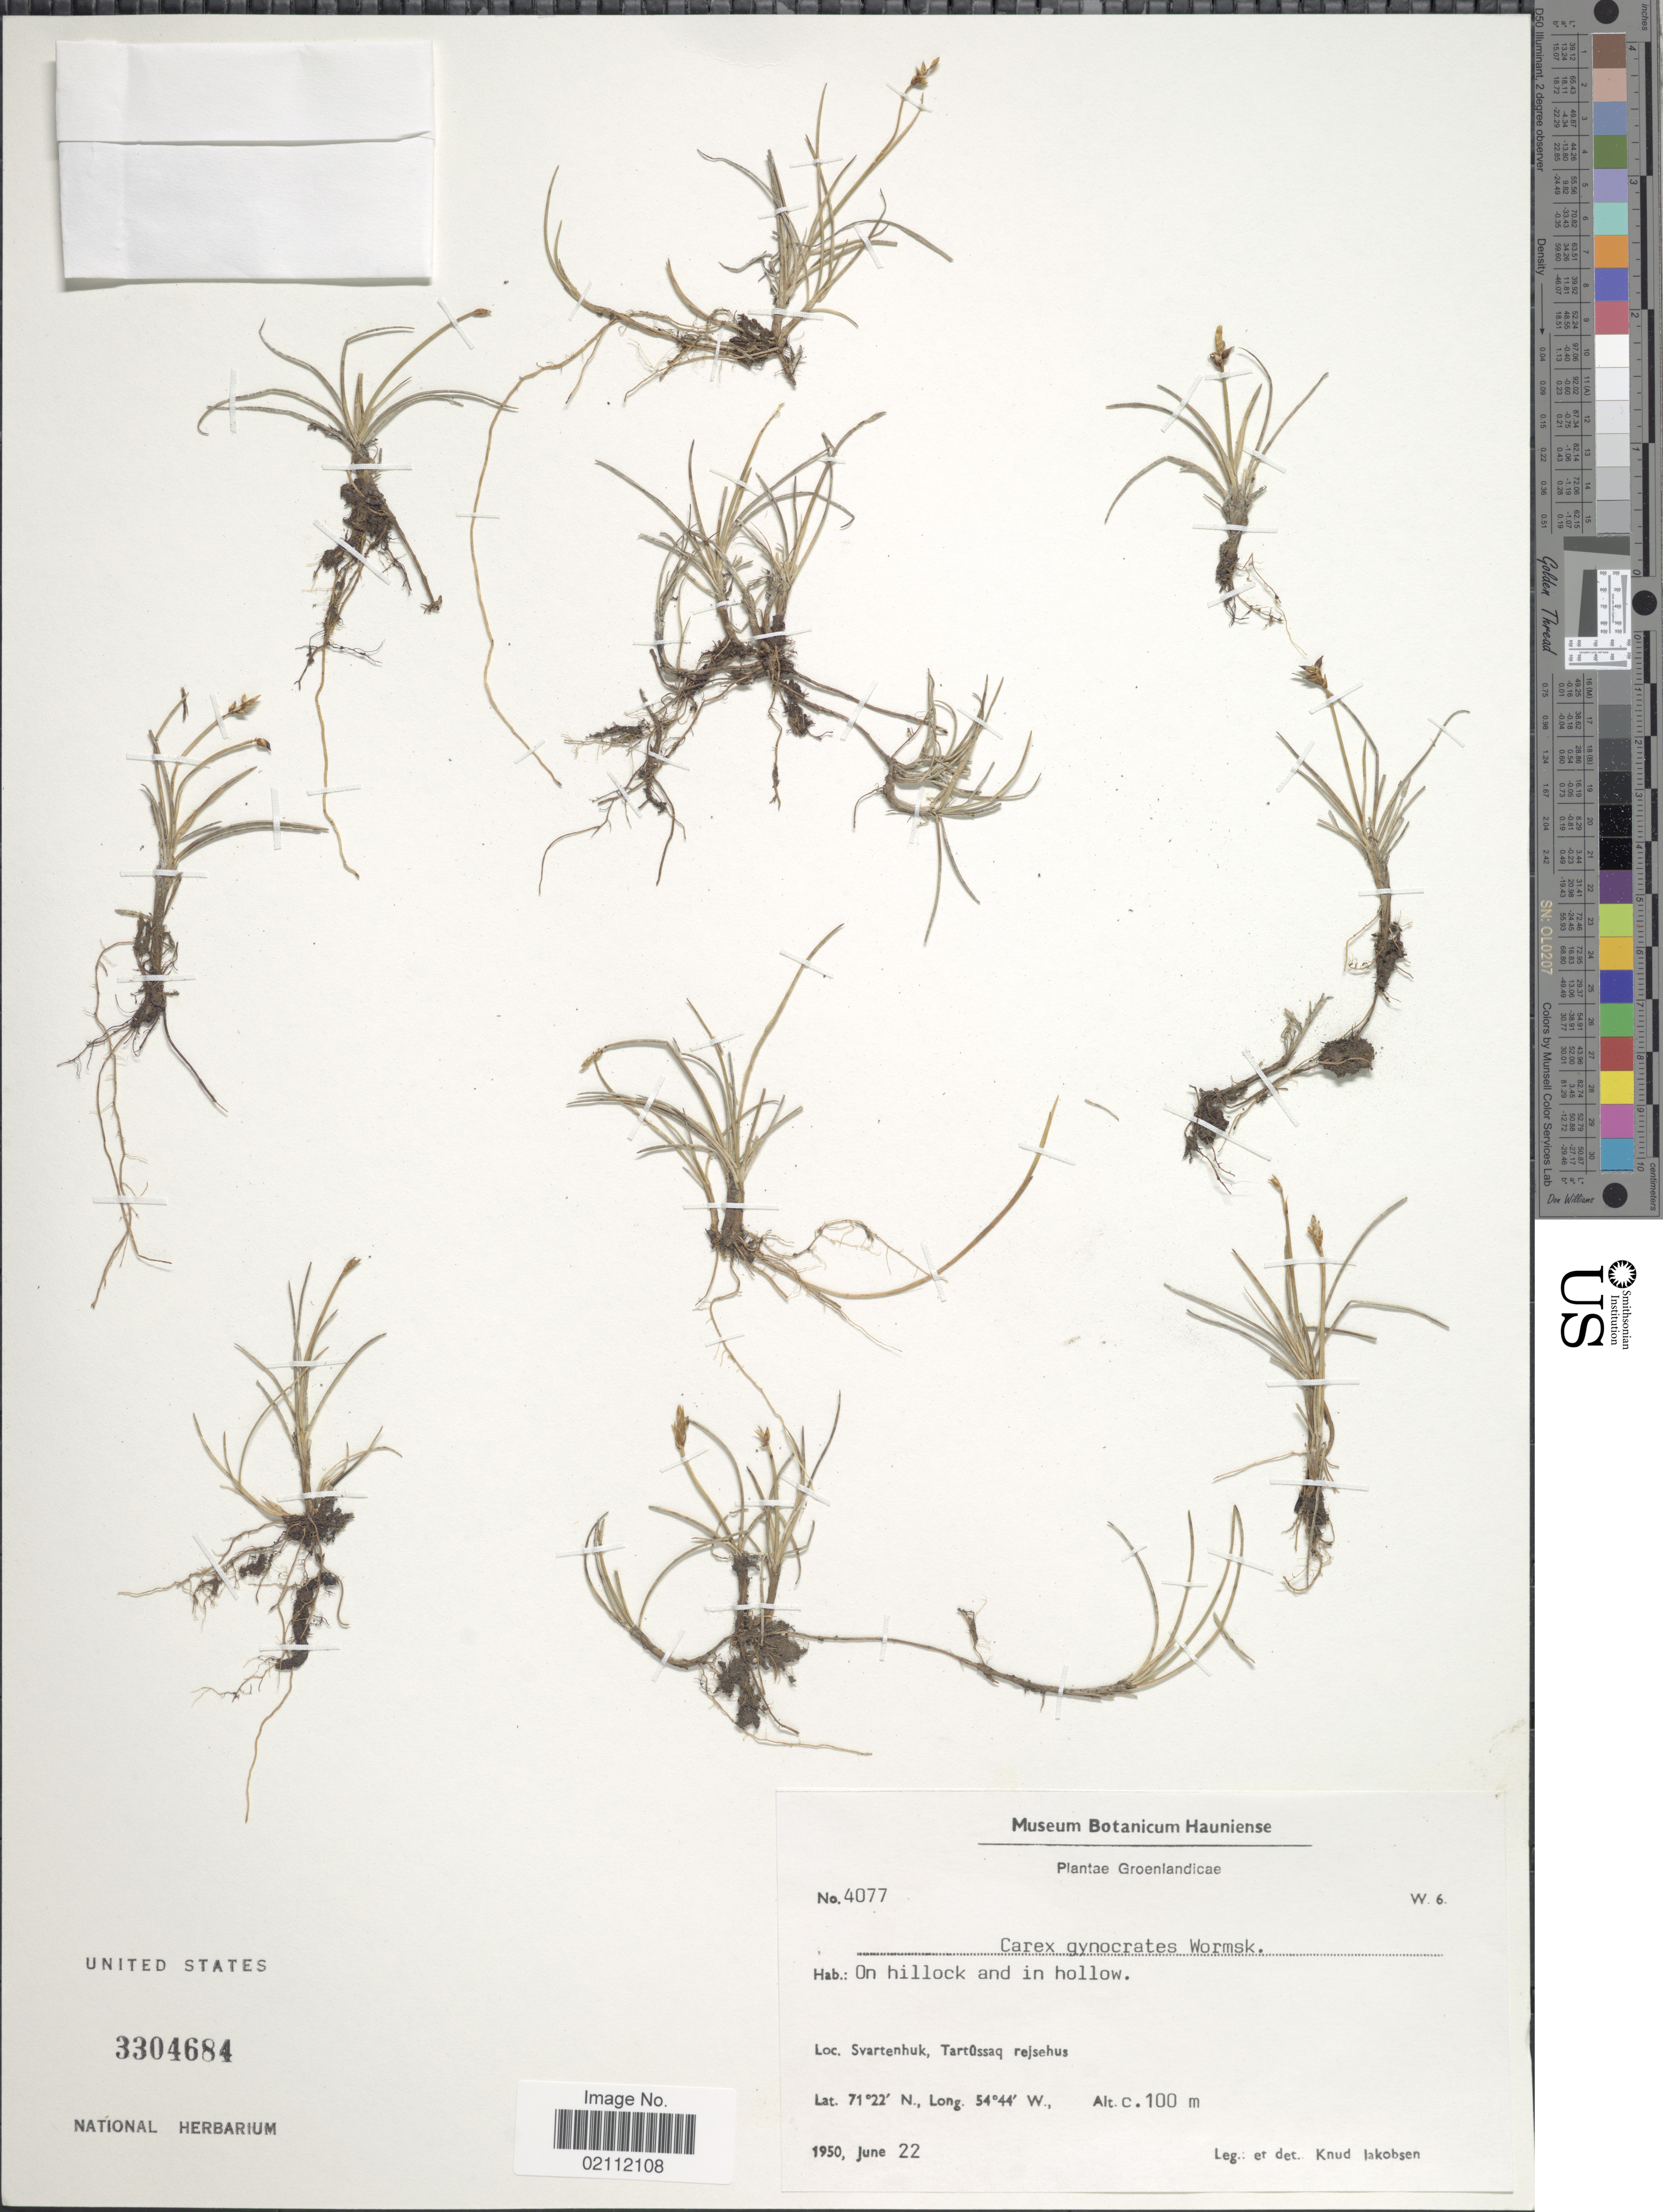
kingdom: Plantae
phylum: Tracheophyta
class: Liliopsida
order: Poales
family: Cyperaceae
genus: Carex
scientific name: Carex nardina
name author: (Hornem.) Fr.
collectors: K. Jakobsen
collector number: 4077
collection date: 1950-06-22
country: Greenland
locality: Groenlandicae. Svartenhuk, Tart0ssaq rejsehus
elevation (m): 100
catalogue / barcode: US 3304684